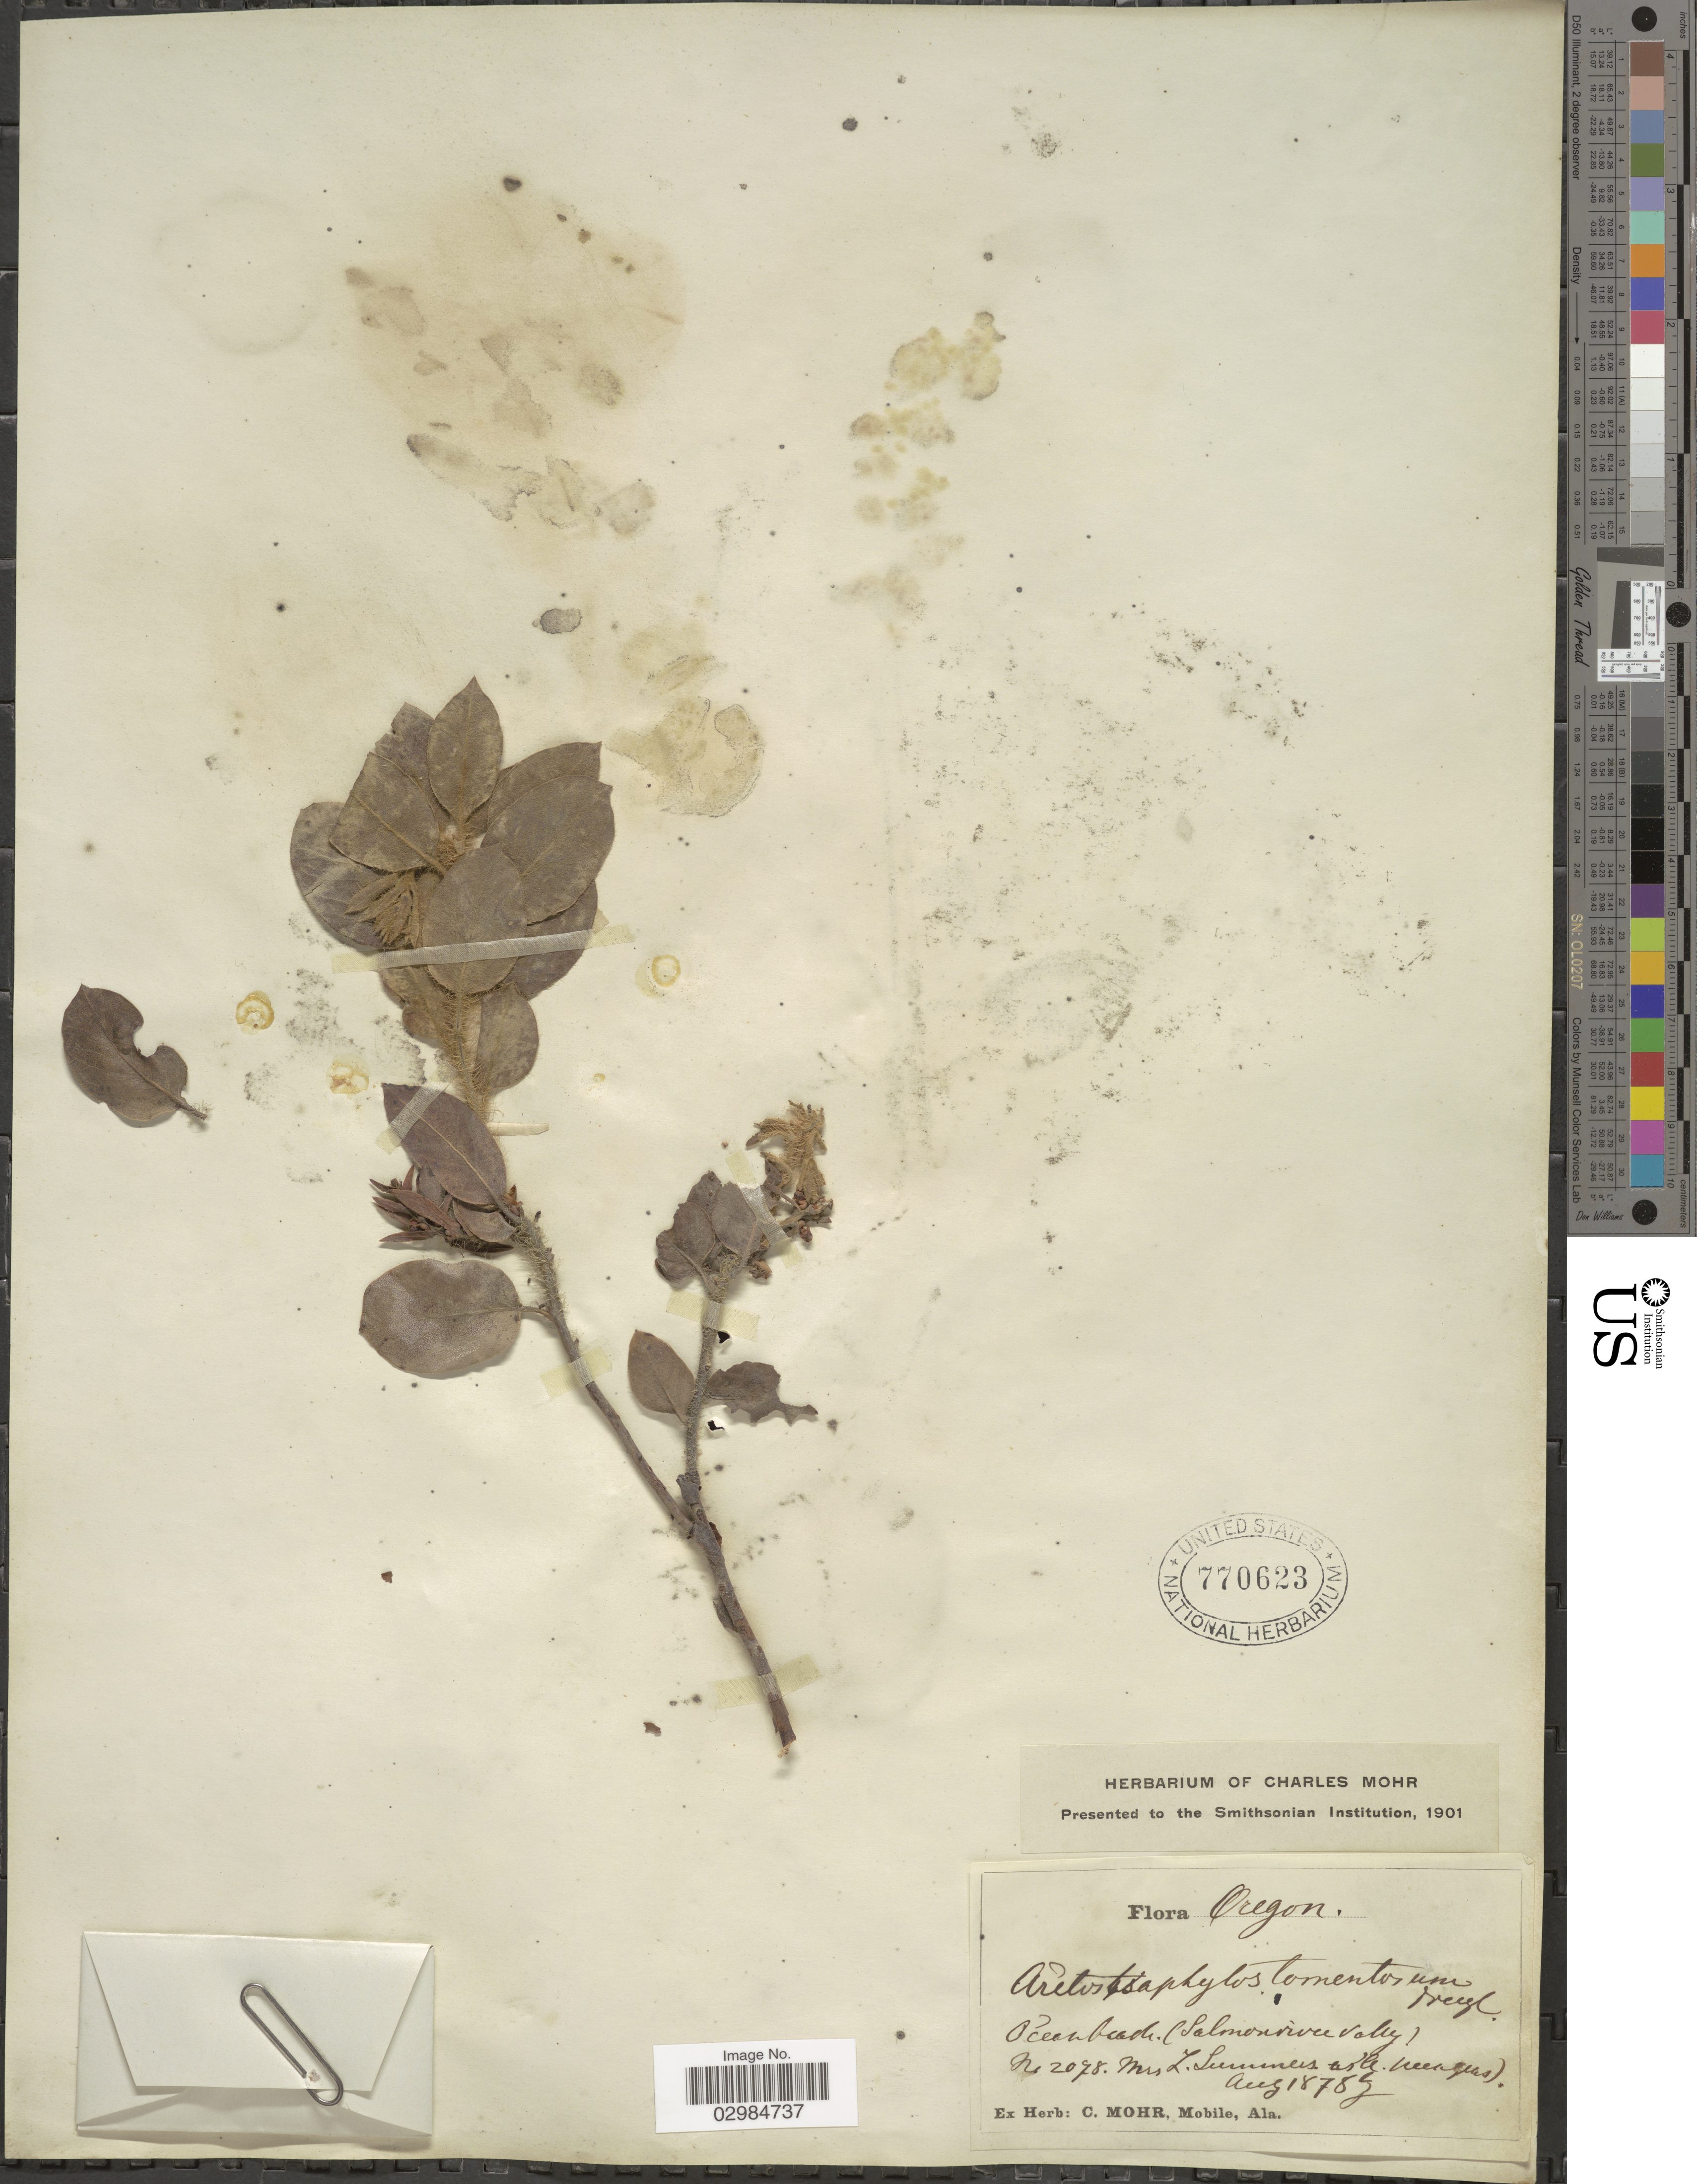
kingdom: Plantae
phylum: Tracheophyta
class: Magnoliopsida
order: Ericales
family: Ericaceae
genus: Arctostaphylos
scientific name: Arctostaphylos tomentosa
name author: (Pursh) Lindl.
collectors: L. Summers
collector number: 2078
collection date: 1878-08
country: United States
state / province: Oregon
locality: Ocean beach (Salmon river valley).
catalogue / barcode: US 770623